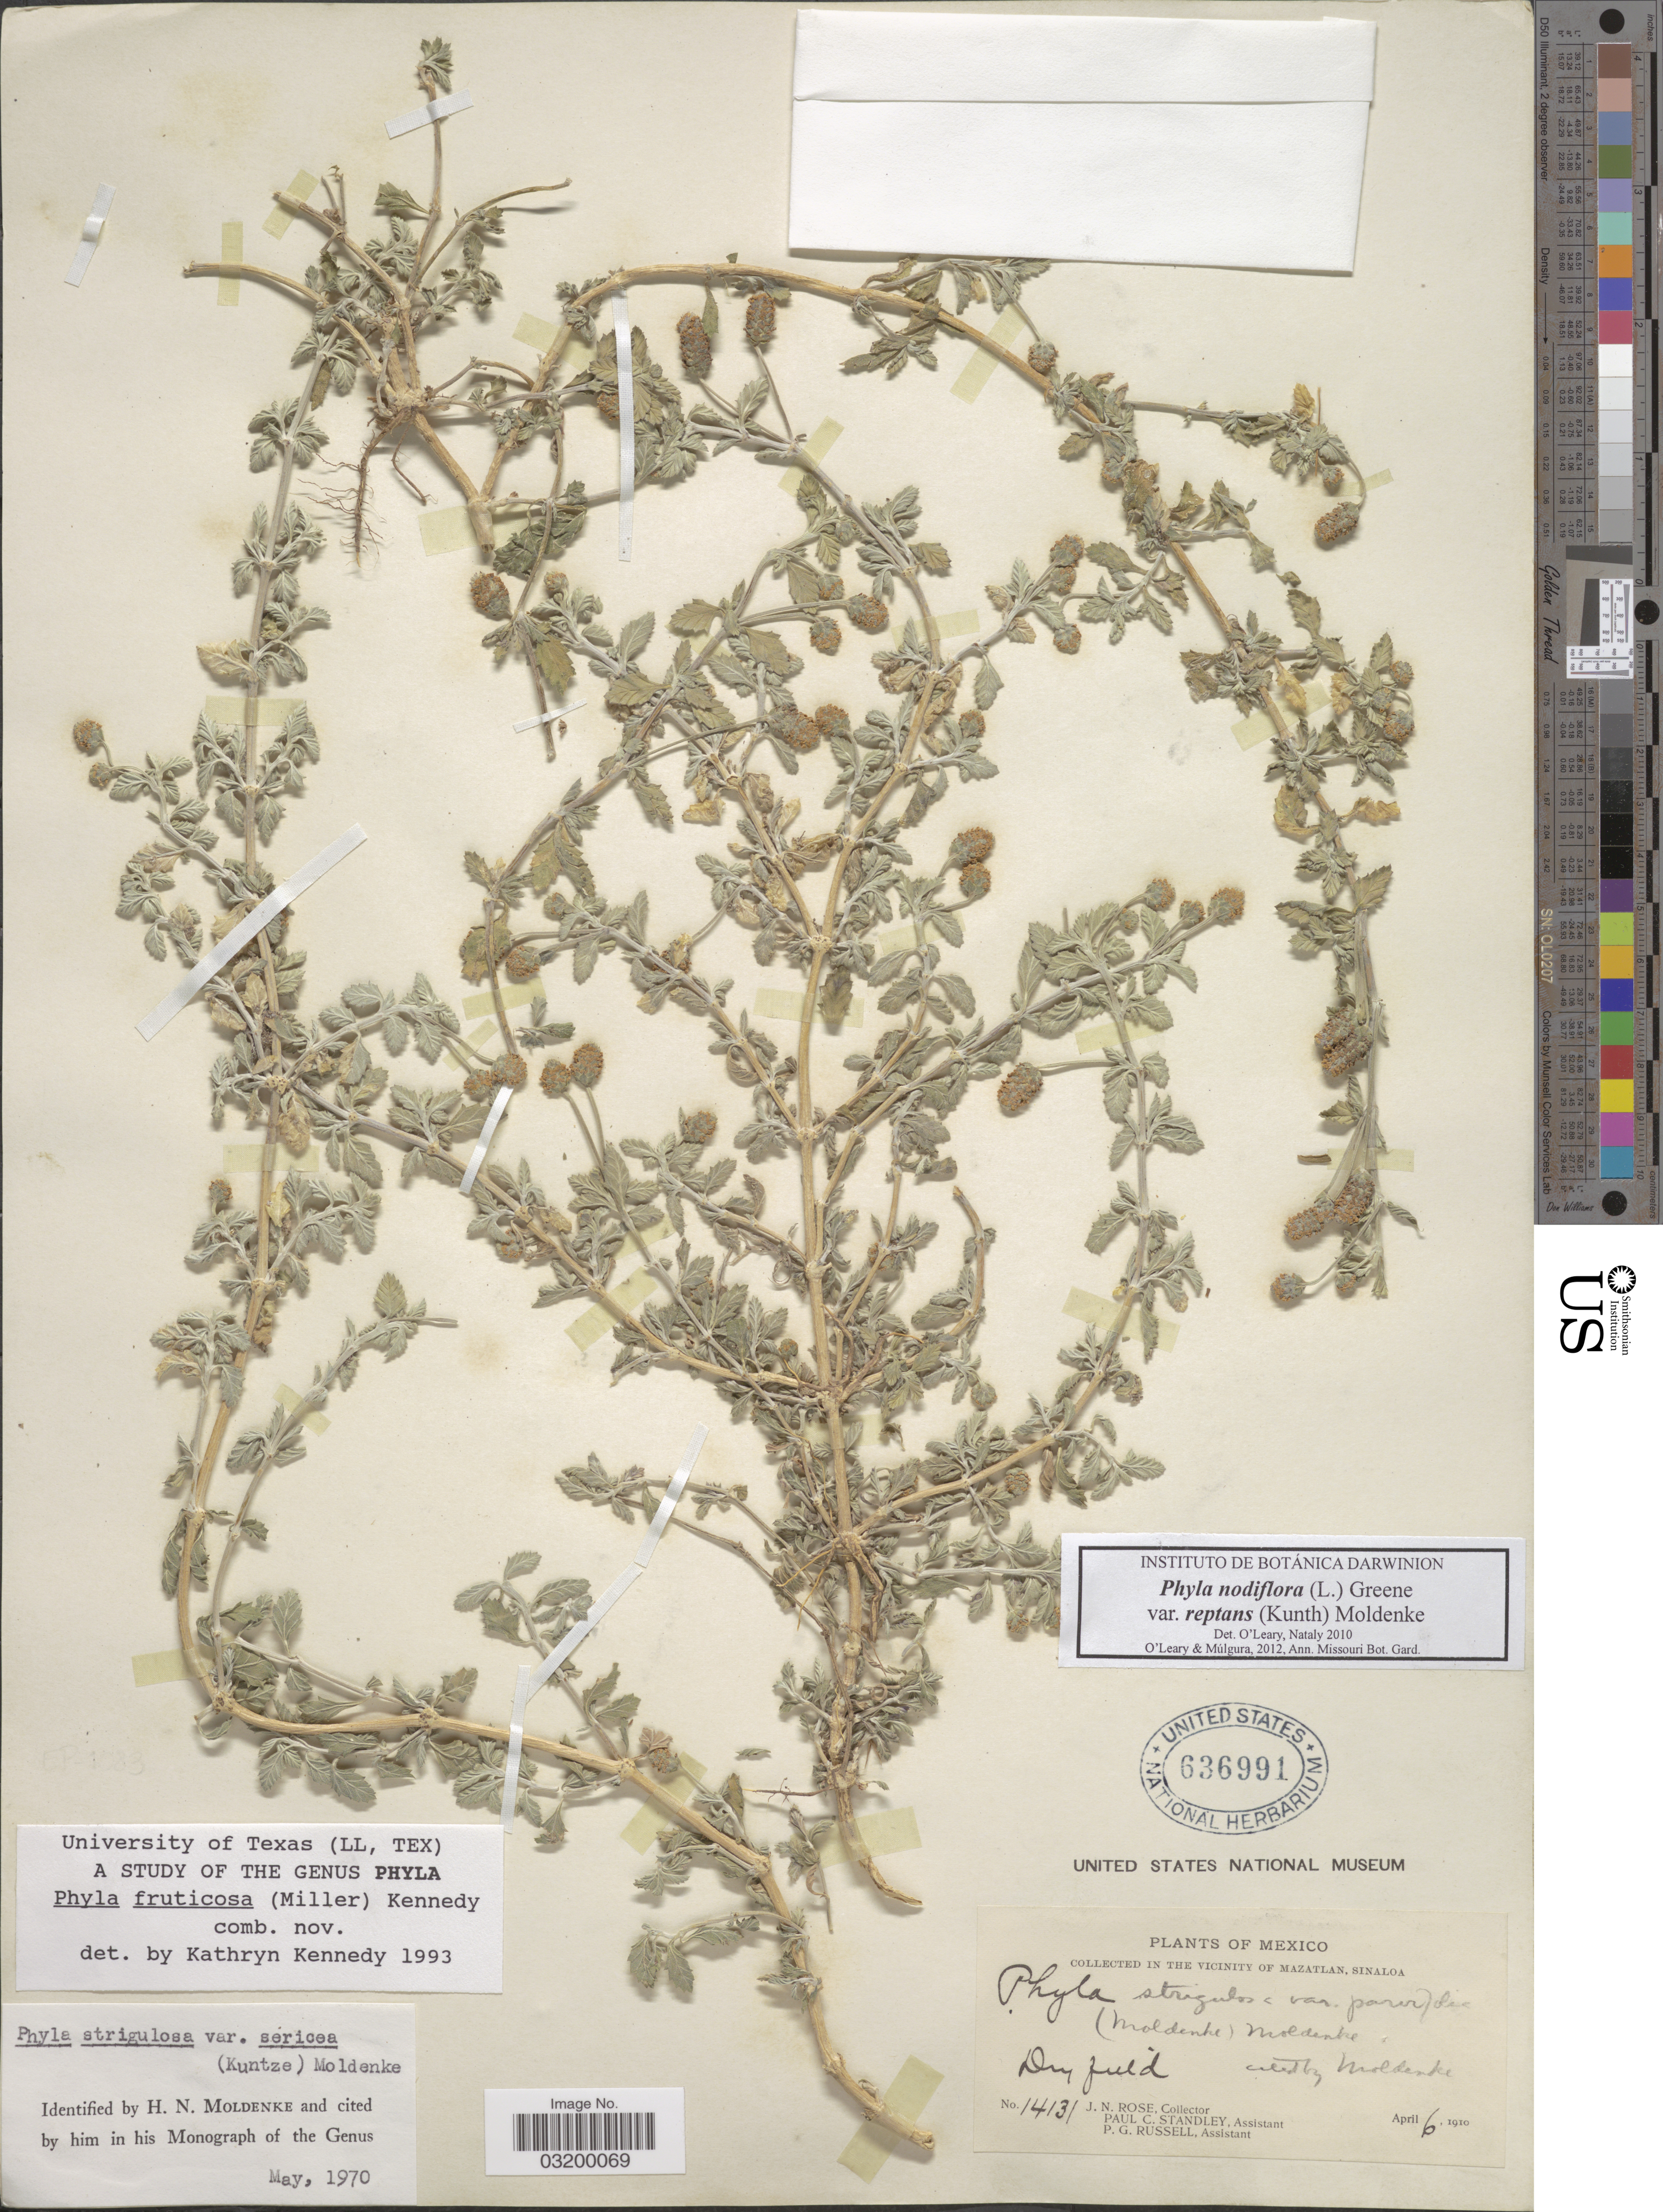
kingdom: Plantae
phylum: Tracheophyta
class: Magnoliopsida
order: Lamiales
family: Verbenaceae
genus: Phyla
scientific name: Phyla nodiflora var. reptans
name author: (Kunth) Moldenke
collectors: J. N. Rose, P. C. Standley & P. G. Russell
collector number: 14131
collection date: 1910-04-06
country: Mexico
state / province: Sinaloa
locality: In the vicinity of Mazatlan.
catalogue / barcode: US 636991